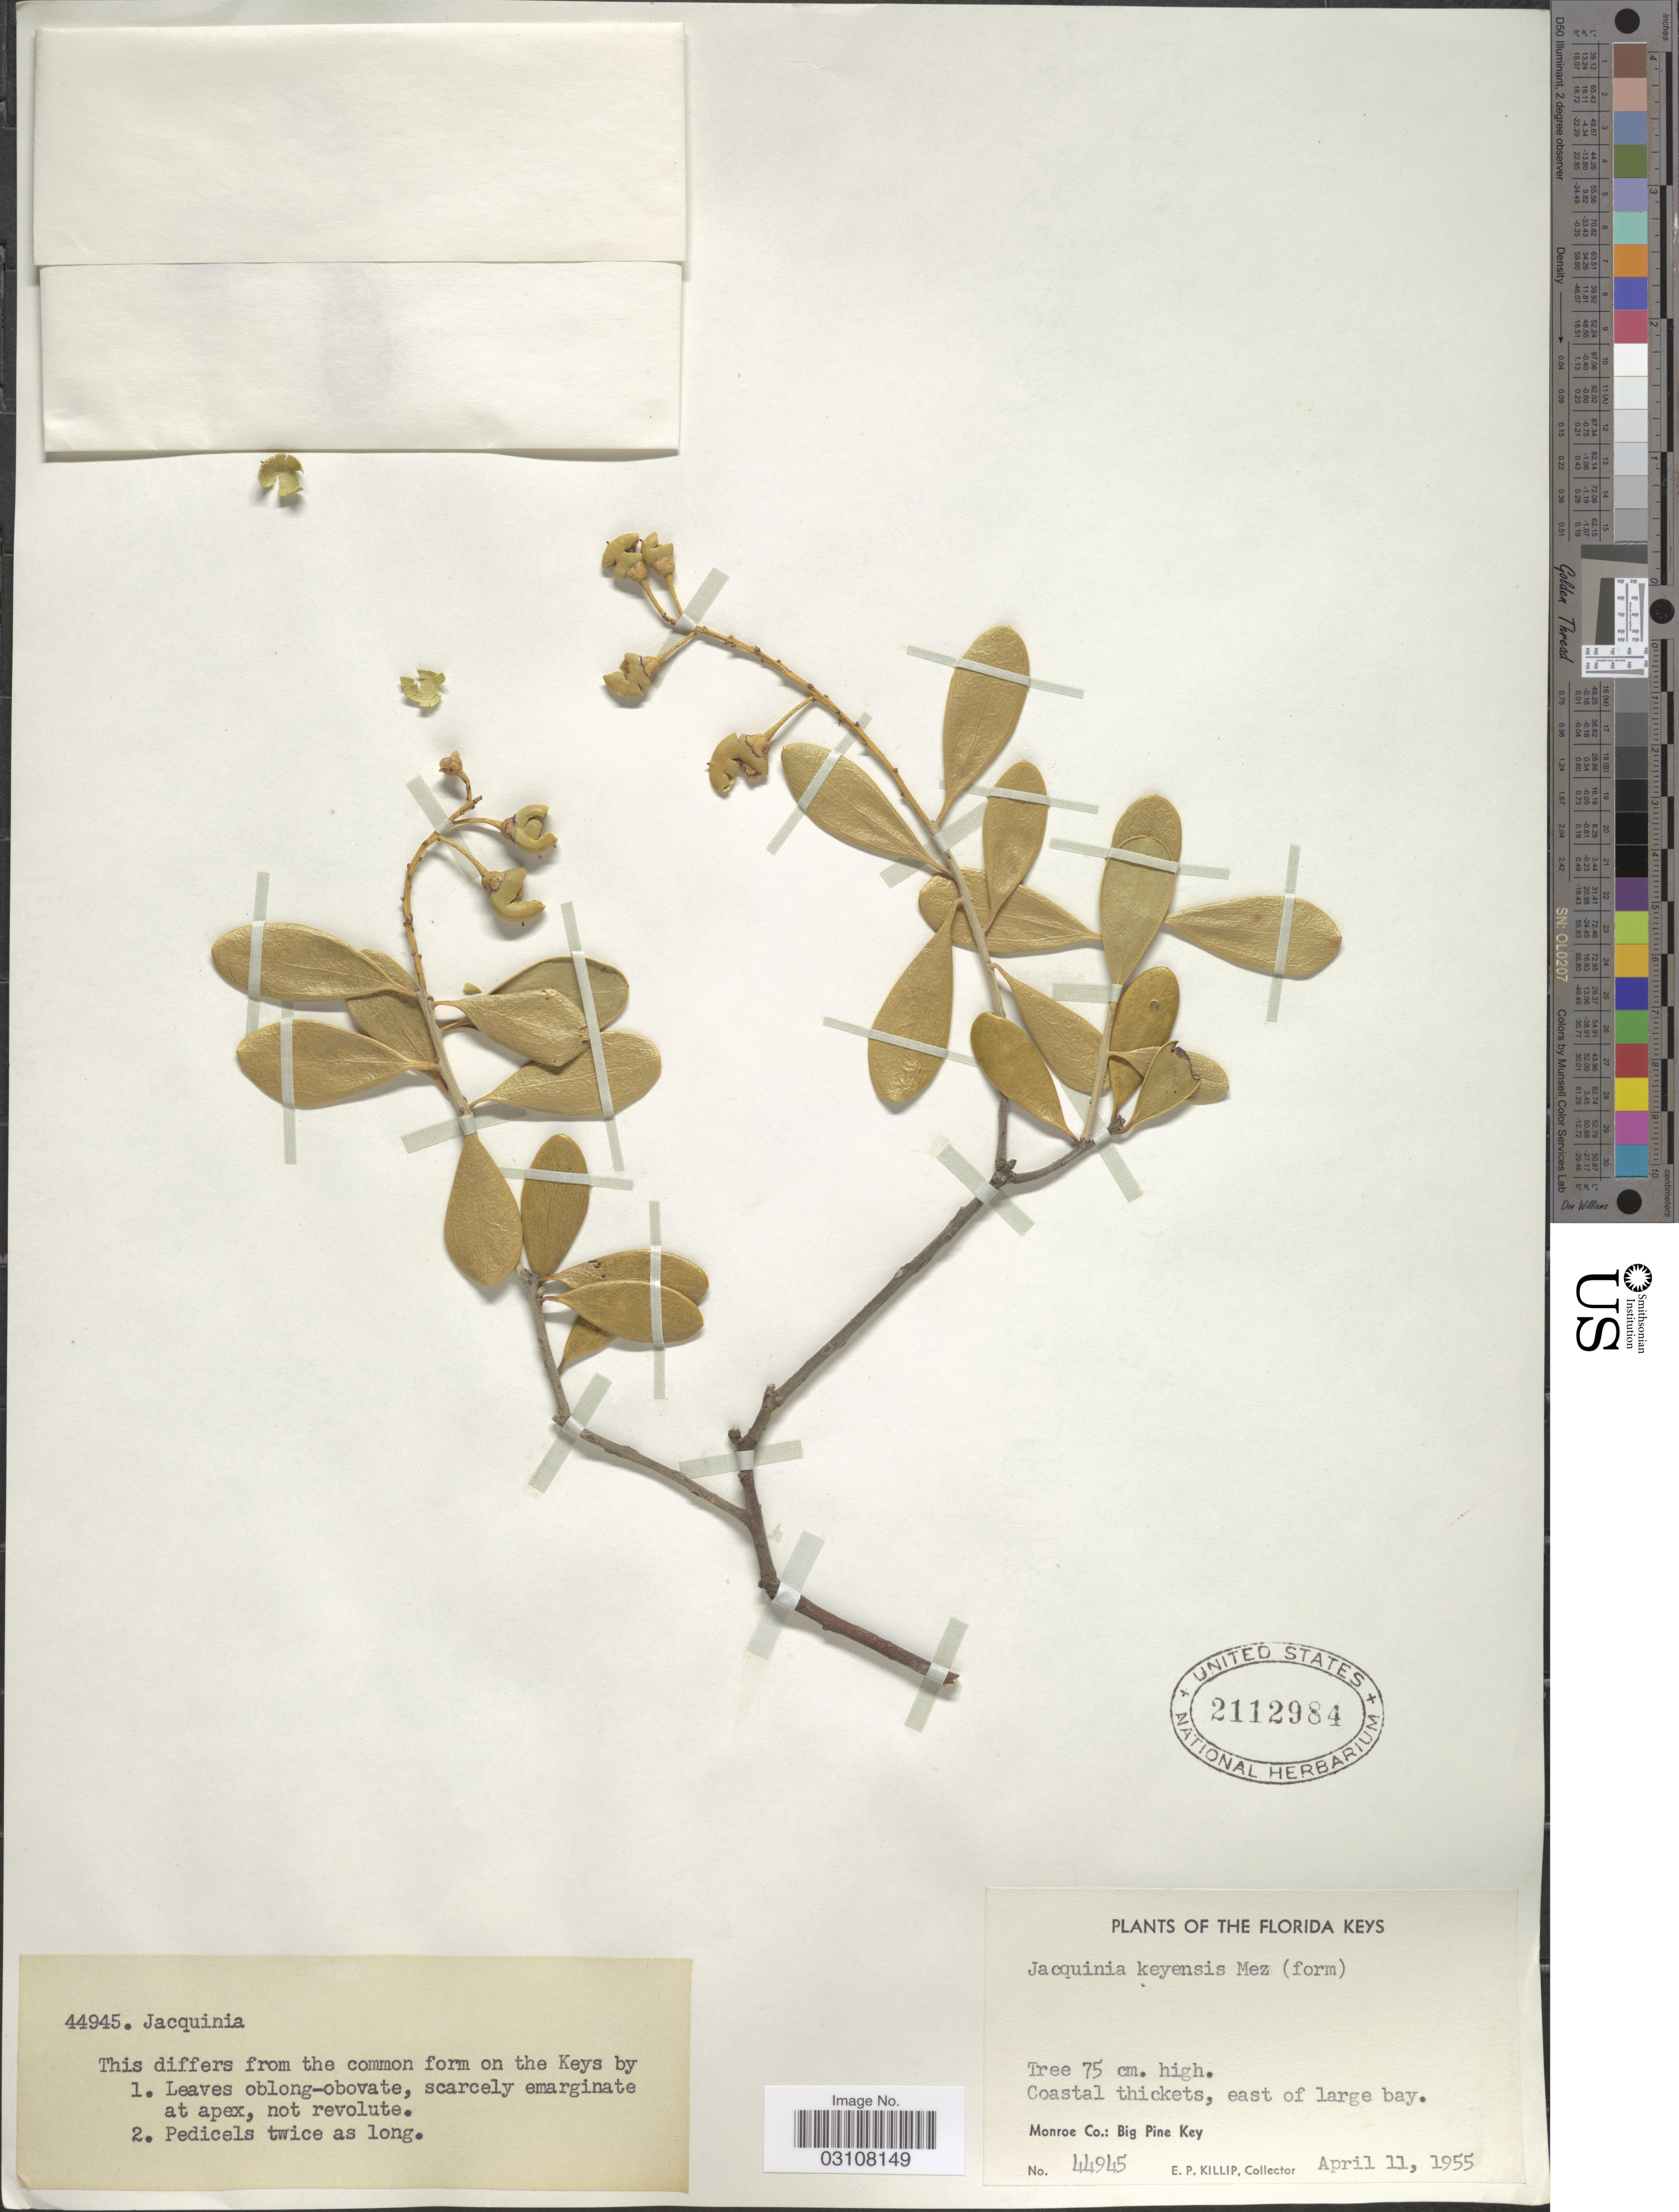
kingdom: Plantae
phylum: Tracheophyta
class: Magnoliopsida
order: Ericales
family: Primulaceae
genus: Jacquinia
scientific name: Jacquinia keyensis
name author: Mez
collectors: E. P. Killip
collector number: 44945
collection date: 1955-04-11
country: United States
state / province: Florida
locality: The Florida Keys, Coastal thickets, east of large bay. Monroe Co.: Big Pine Key.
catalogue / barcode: US 2112984